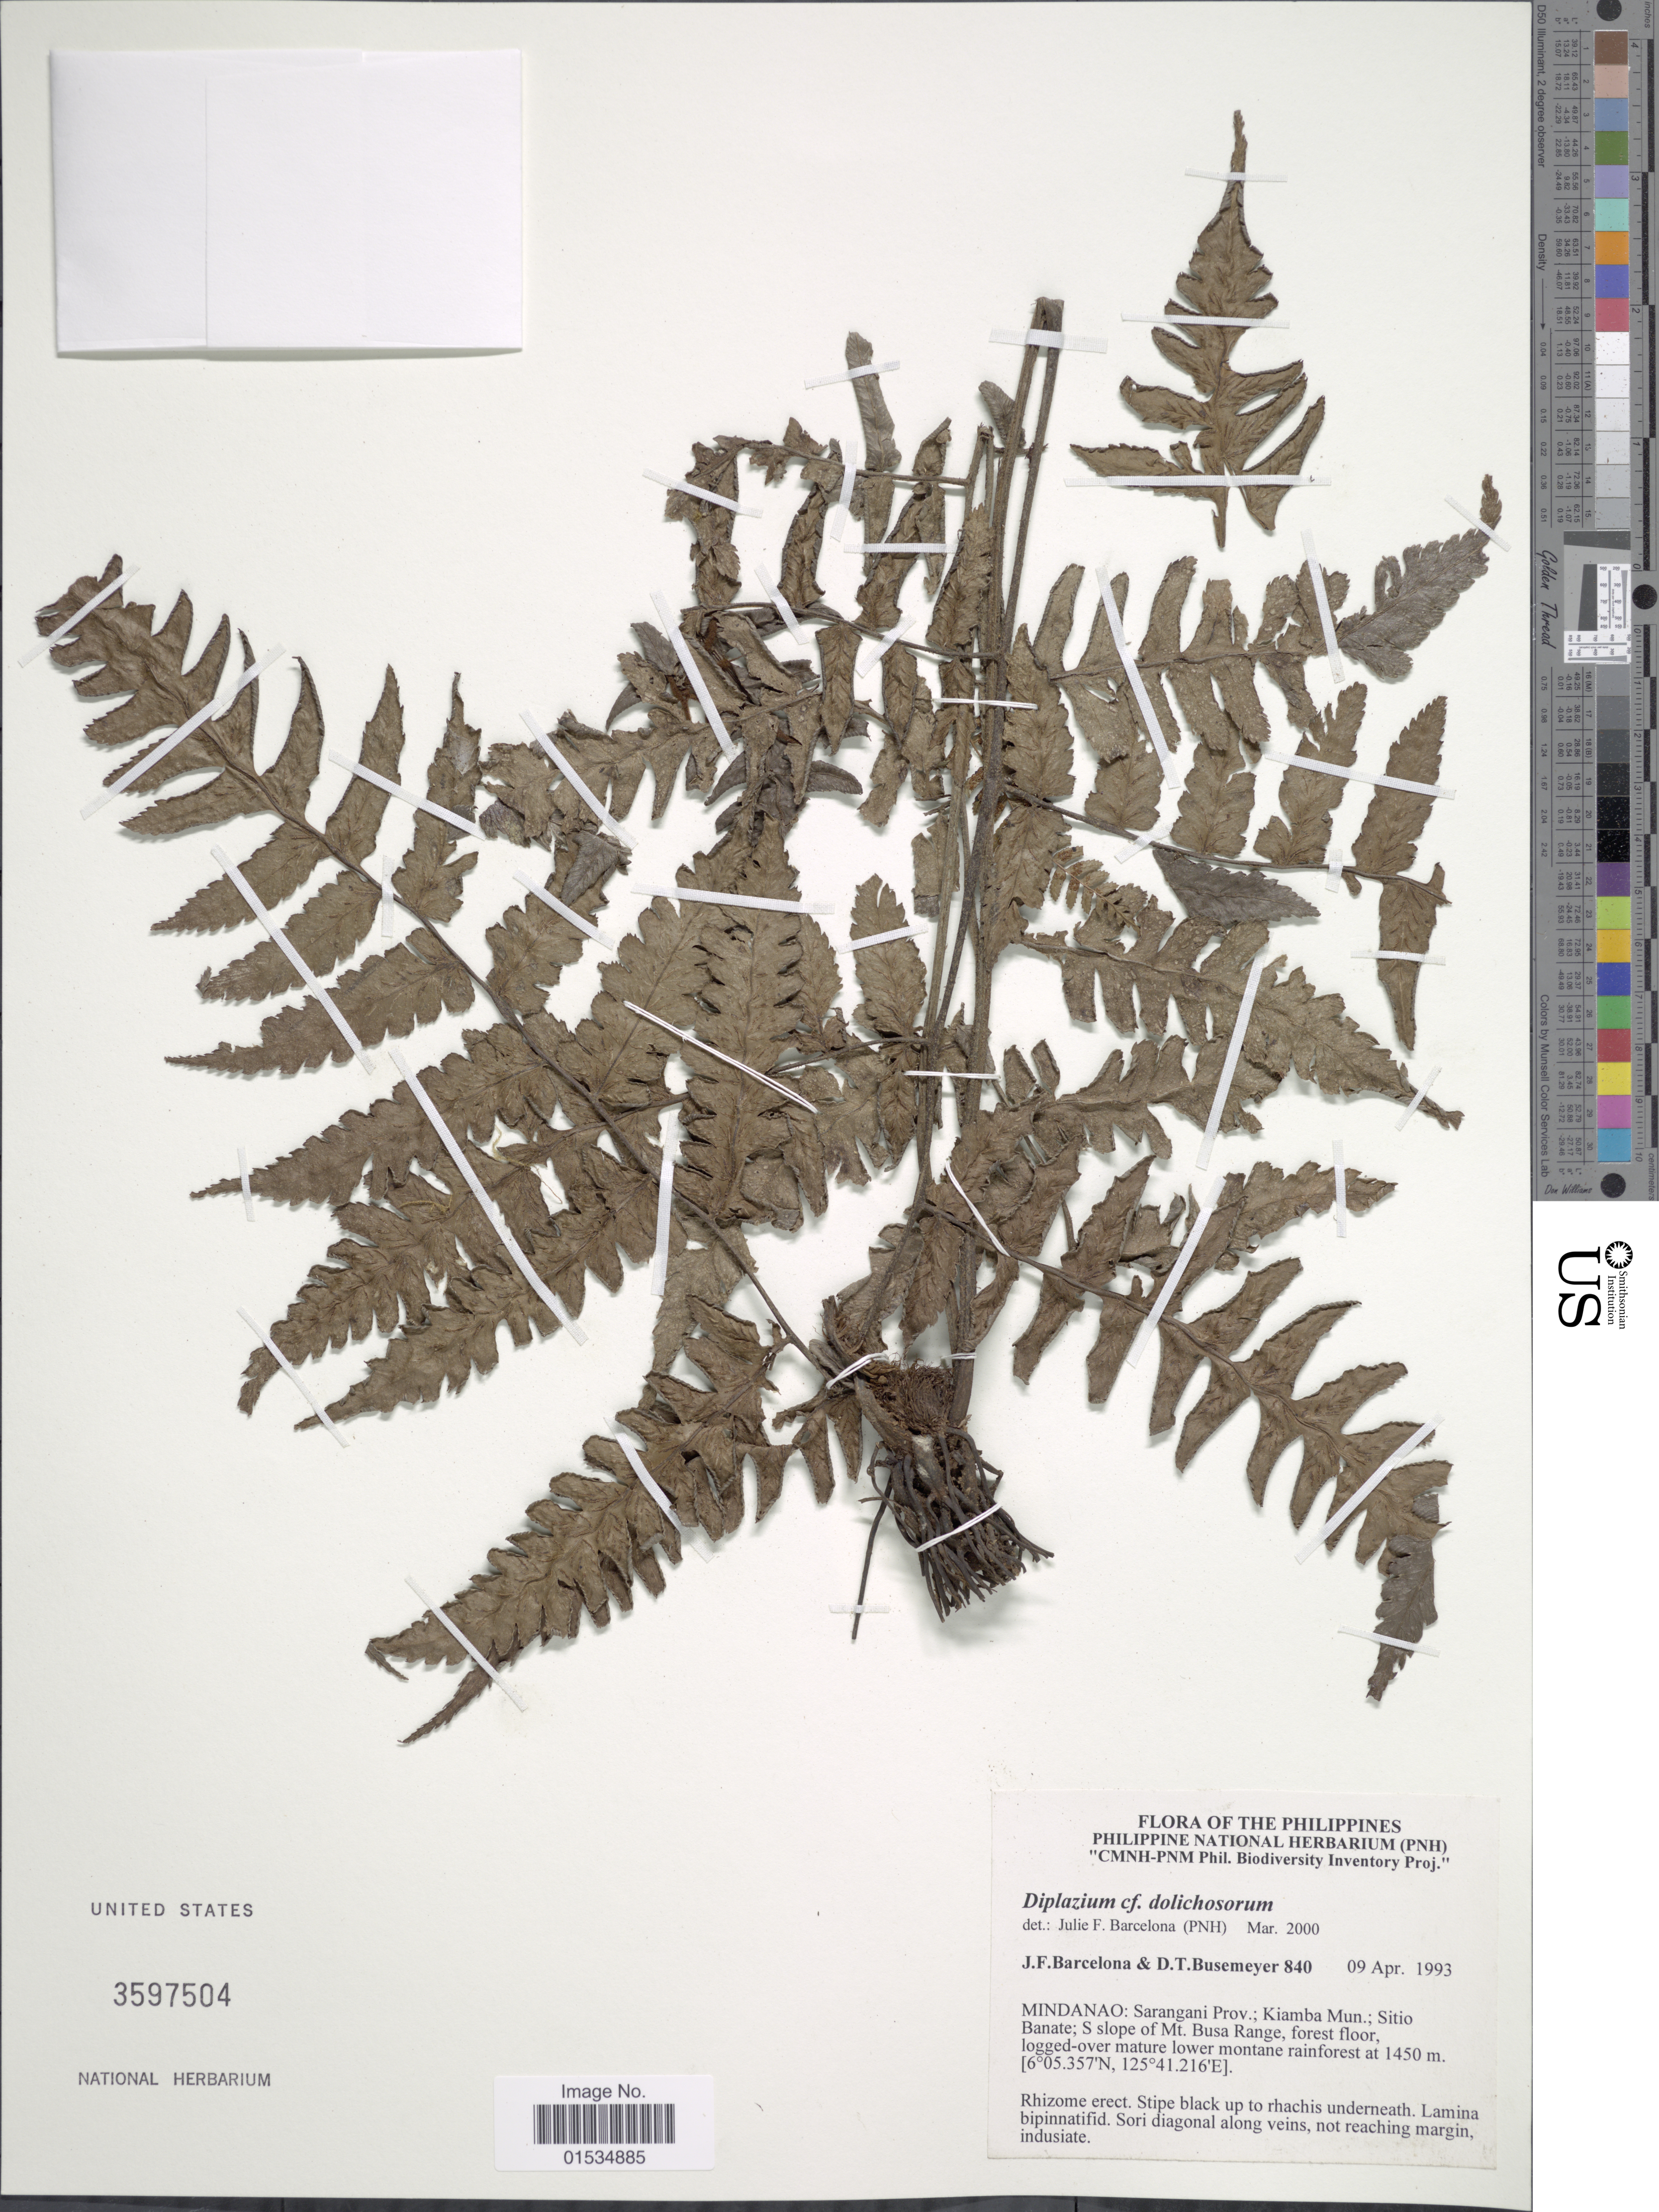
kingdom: Plantae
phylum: Tracheophyta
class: Polypodiopsida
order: Polypodiales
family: Athyriaceae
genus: Diplazium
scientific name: Diplazium dolichosorum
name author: Copel.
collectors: J. F. Barcelona & D. Busemeyer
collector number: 840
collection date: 1993-04-09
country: Philippines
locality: Mindanao, Sarangani Prov., Kiamba Mun. Sitio Banate; S slope of Mt. Busa Range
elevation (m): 1450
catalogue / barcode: US 3597504